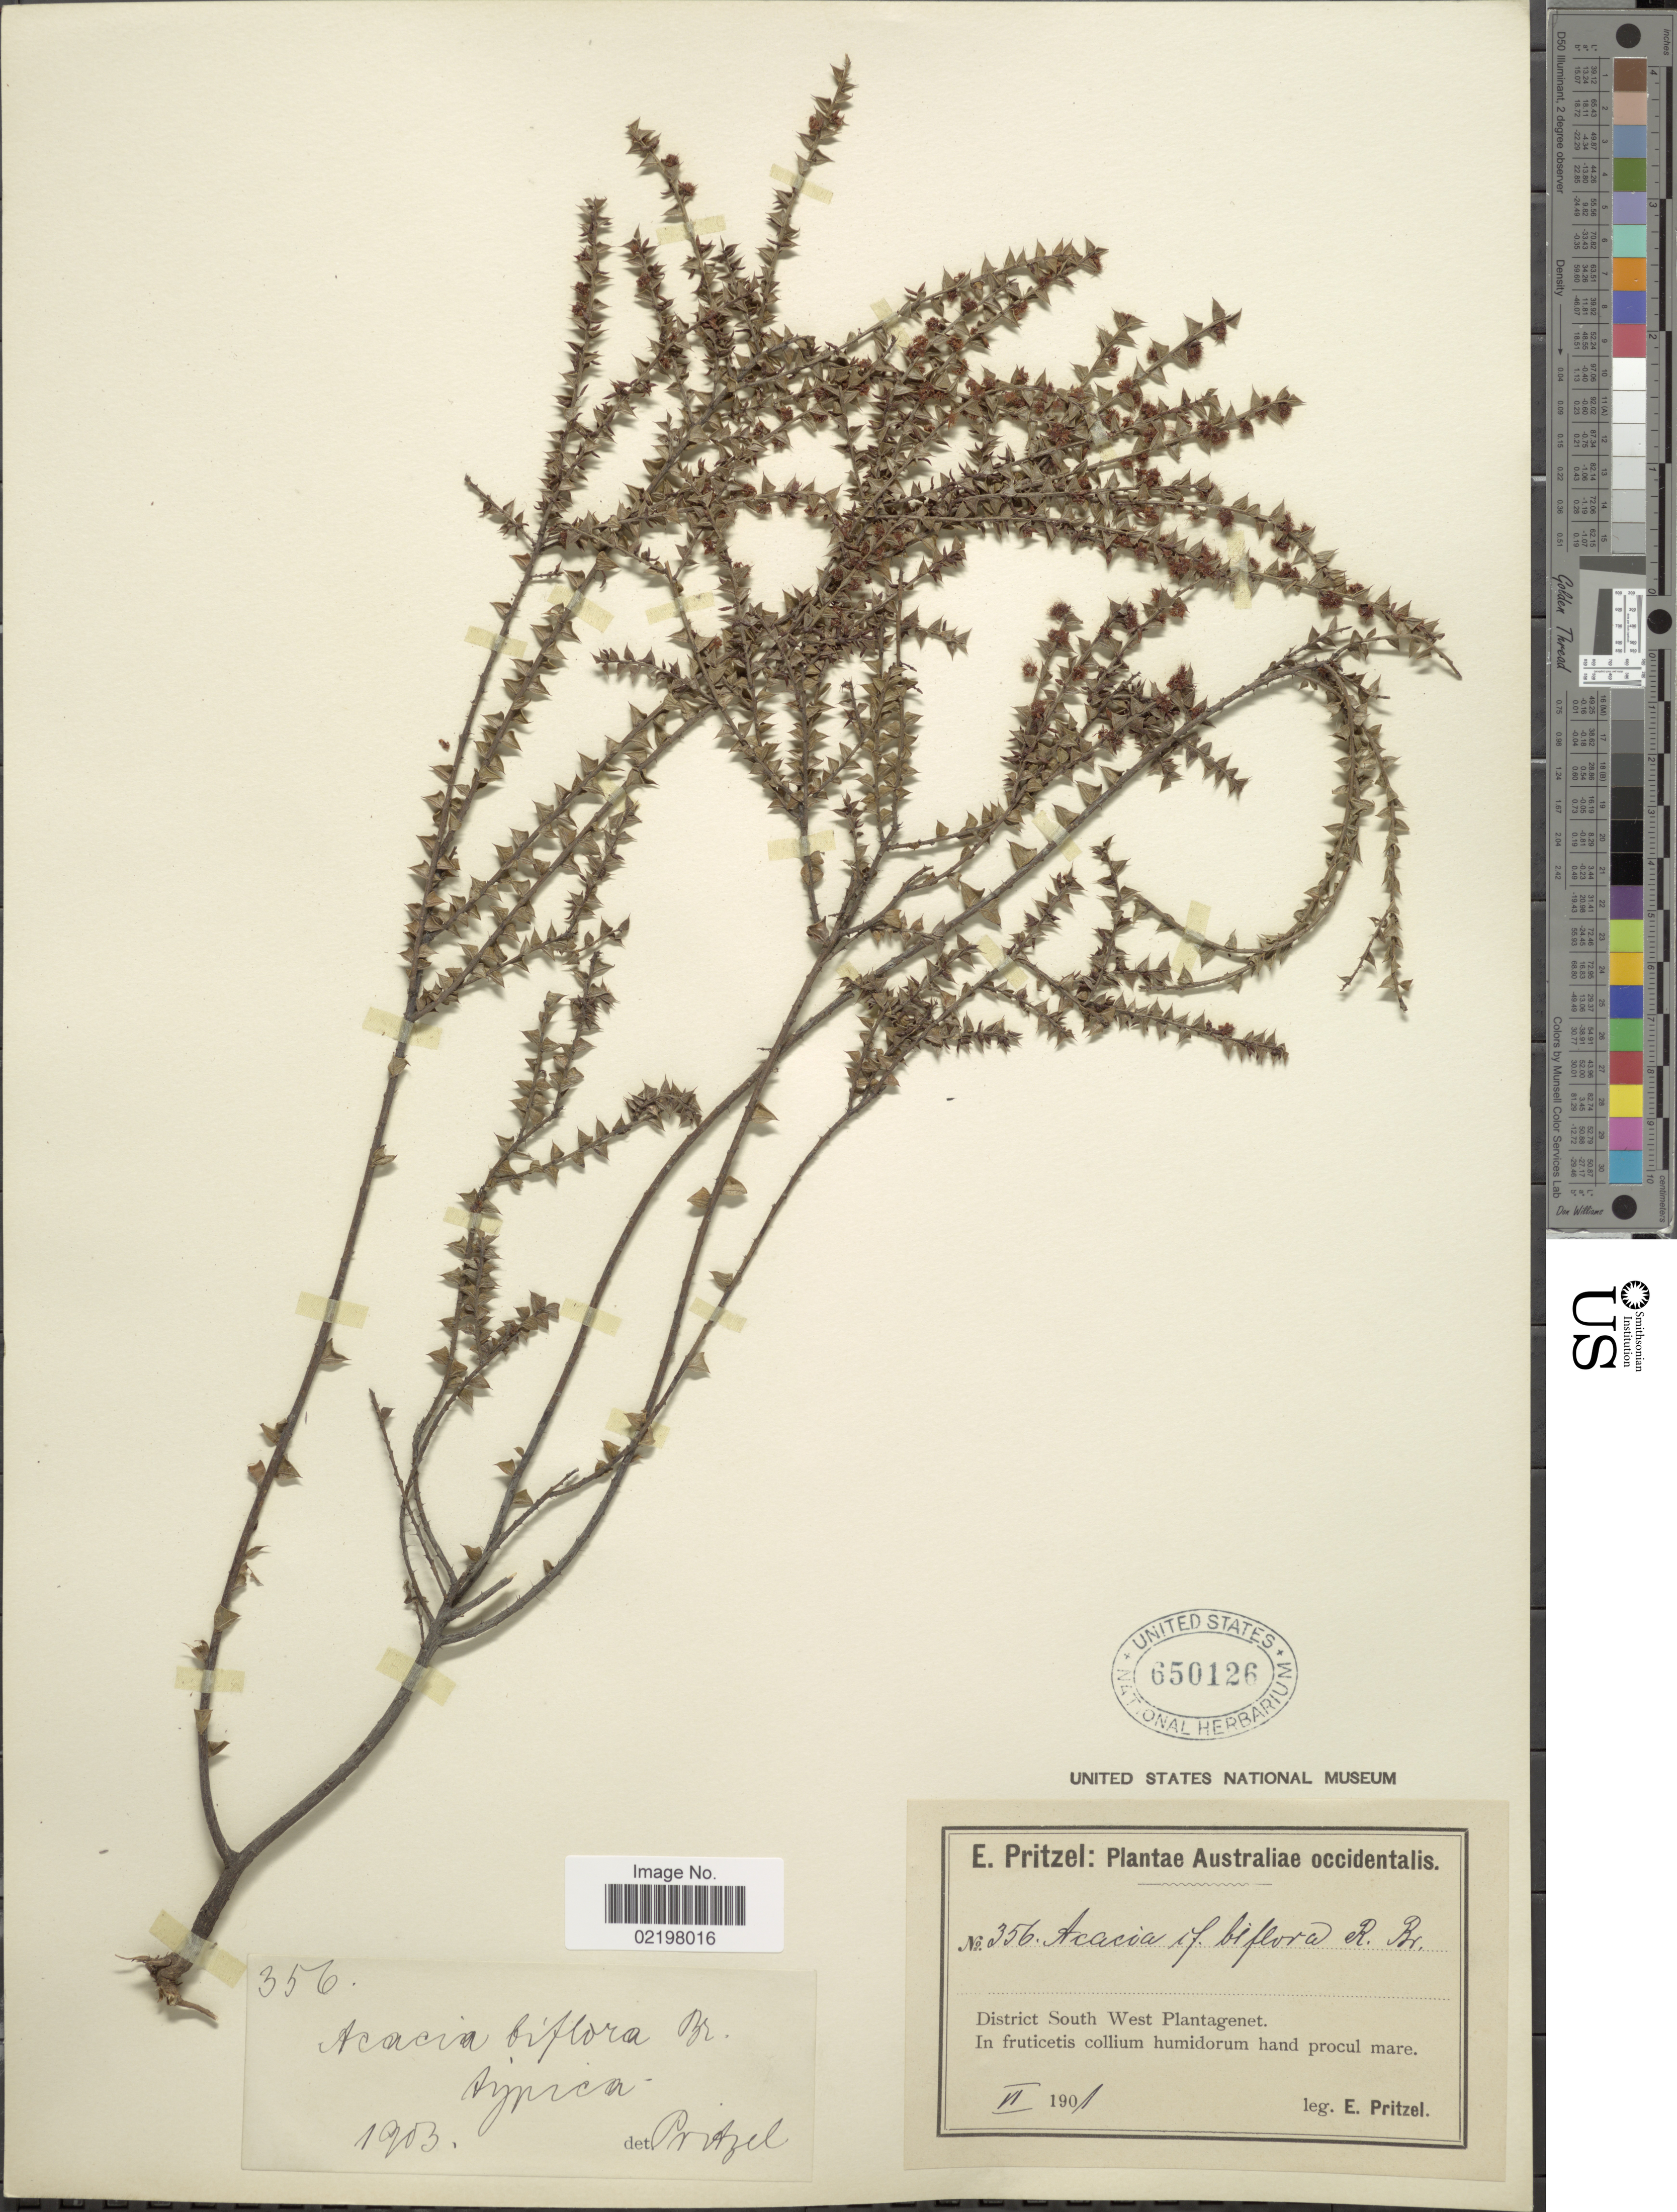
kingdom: Plantae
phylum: Tracheophyta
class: Magnoliopsida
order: Fabales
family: Fabaceae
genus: Acacia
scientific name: Acacia biflora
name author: R. Br.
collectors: E. G. Pritzel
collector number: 356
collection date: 1901-06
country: Australia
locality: Australiae occidentalis, District South West Plantagenet, In fruticetis collium humidorum hand procul mare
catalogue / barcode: US 650126